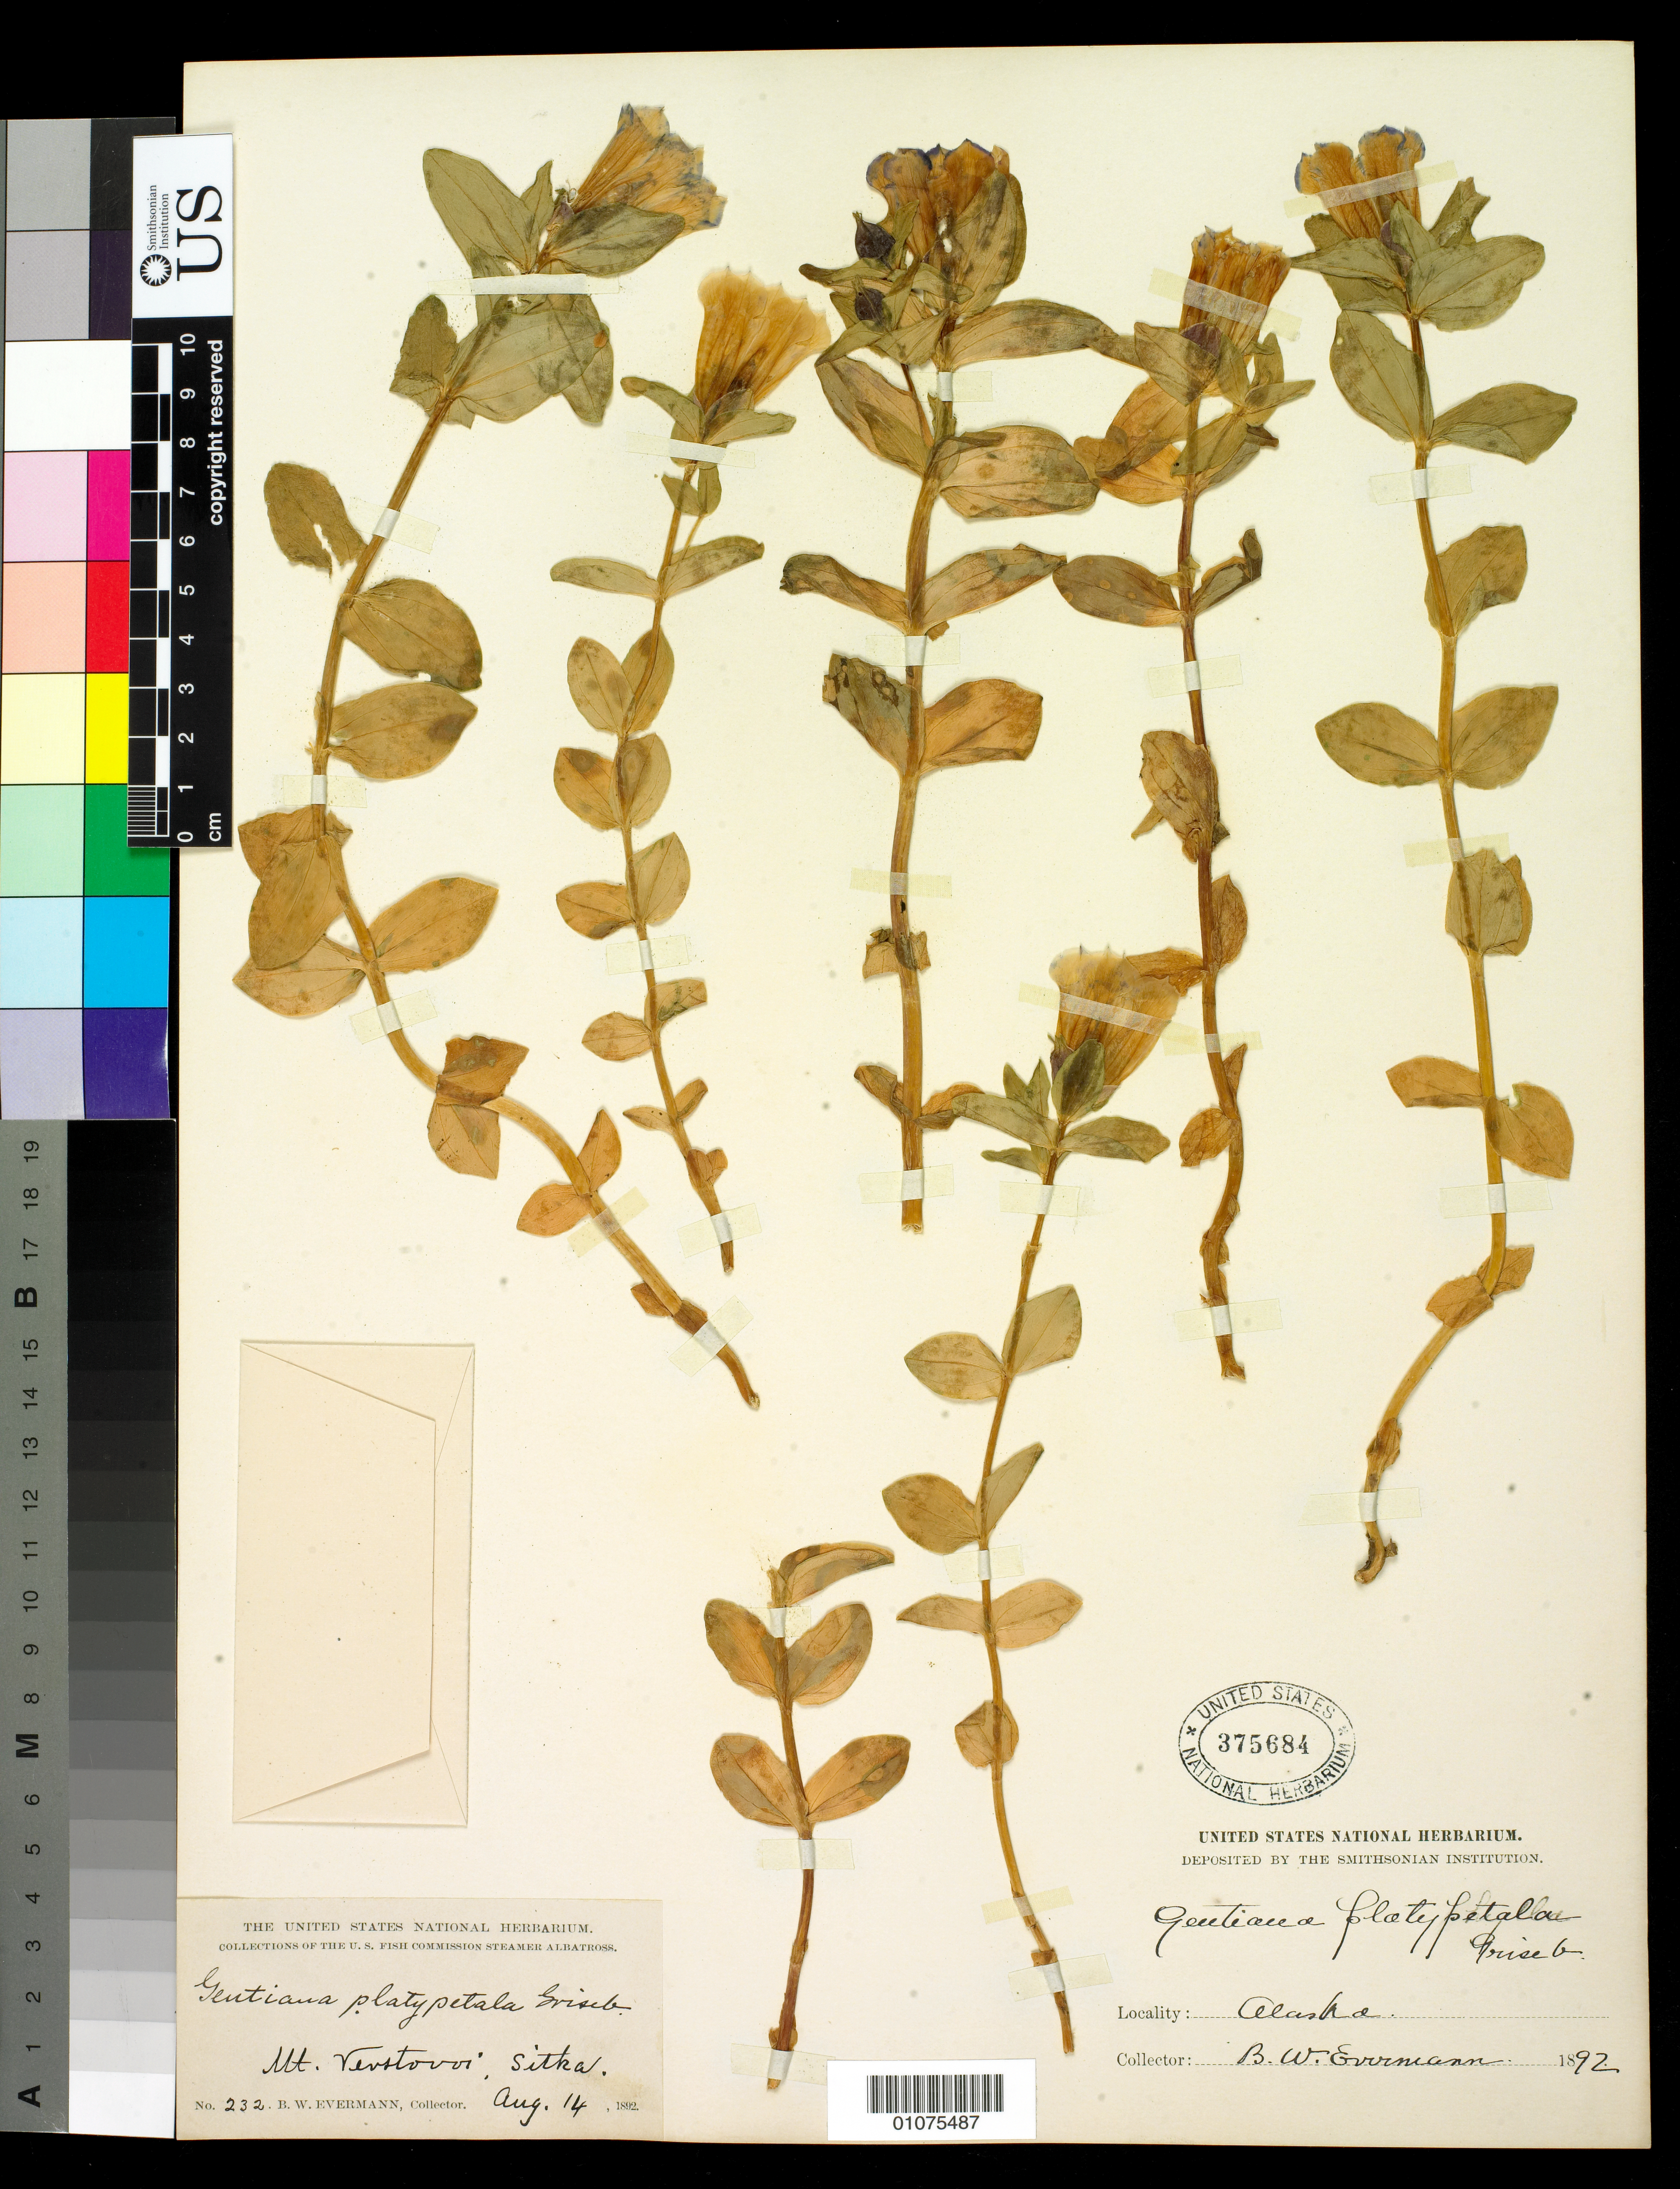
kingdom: Plantae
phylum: Tracheophyta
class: Magnoliopsida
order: Gentianales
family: Gentianaceae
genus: Gentiana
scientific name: Gentiana platypetala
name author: Griseb.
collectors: B. W. Evermann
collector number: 232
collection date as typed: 14 Aug 1892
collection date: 1892-08-14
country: United States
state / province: Alaska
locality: Mt. Verstovoi, Sitka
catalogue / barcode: US 375684